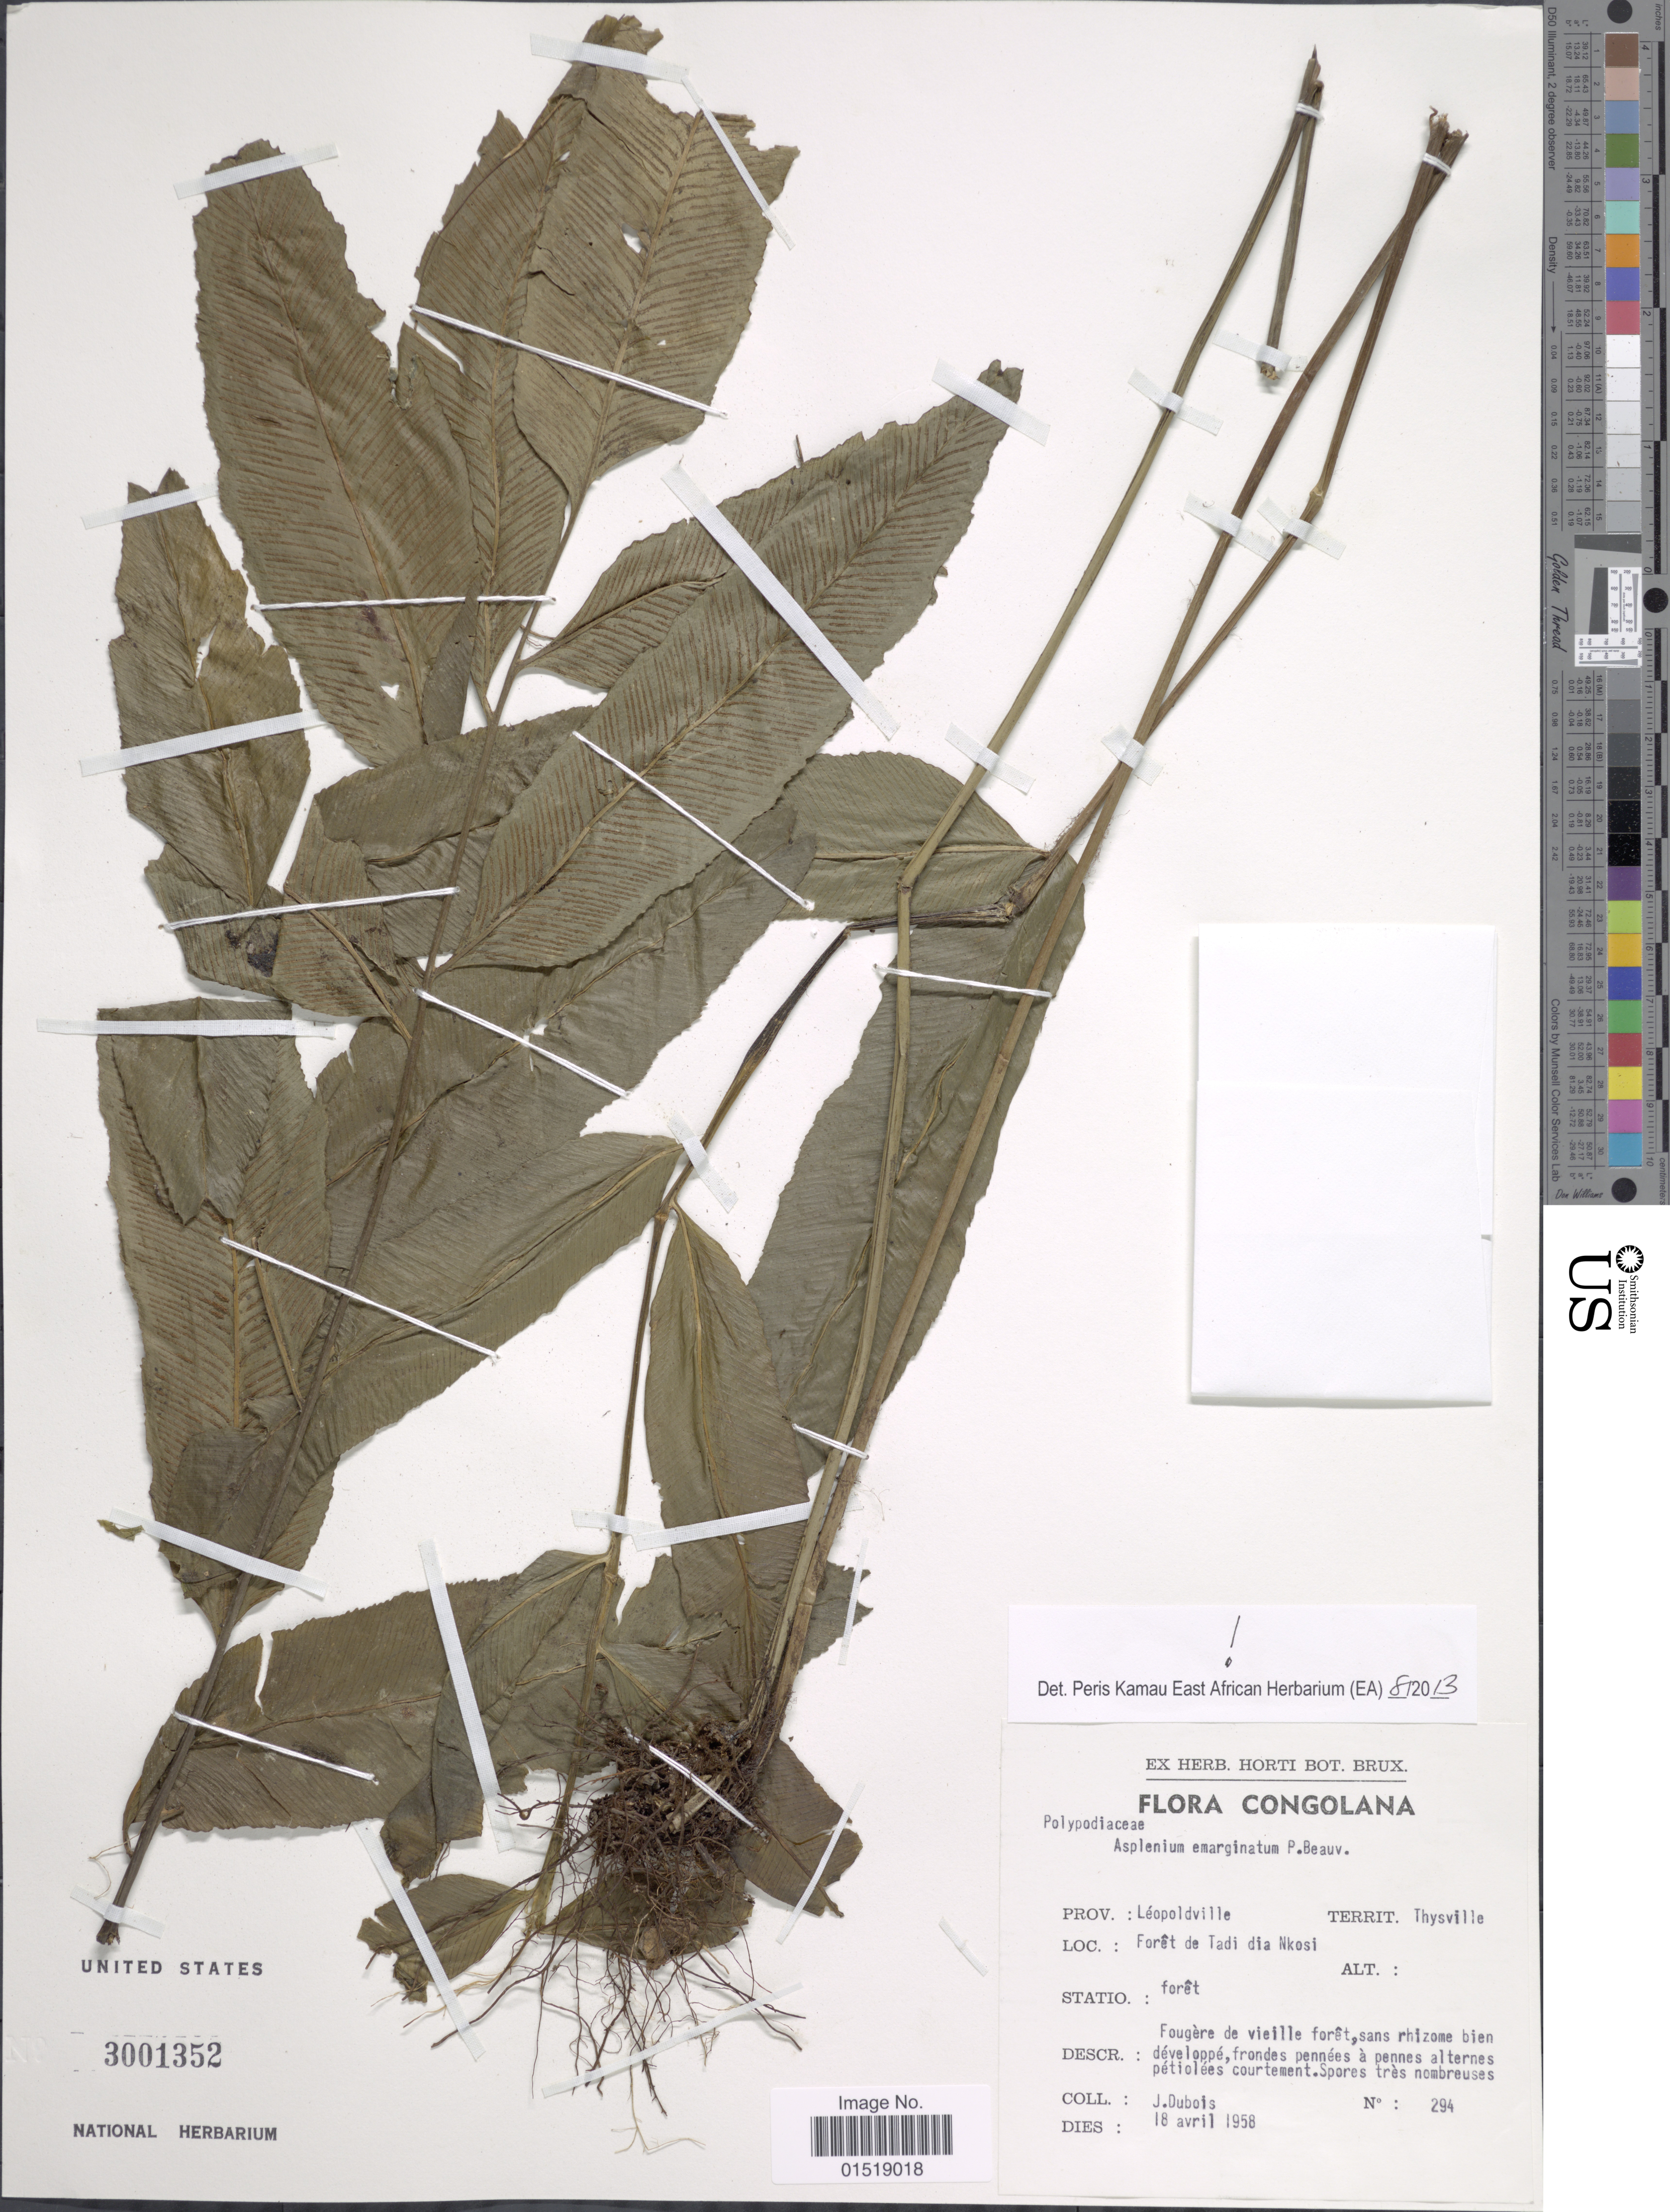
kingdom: Plantae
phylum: Tracheophyta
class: Polypodiopsida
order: Polypodiales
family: Aspleniaceae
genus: Asplenium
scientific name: Asplenium emarginatum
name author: P. Beauv.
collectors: J. Dubois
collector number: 294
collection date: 1958-04-18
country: Congo, Democratic Republic of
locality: Congolana. Prov.: Léopoldville. Territ. Thysville. Forêt de Tadi dia Nkosi.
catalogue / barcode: US 3001352